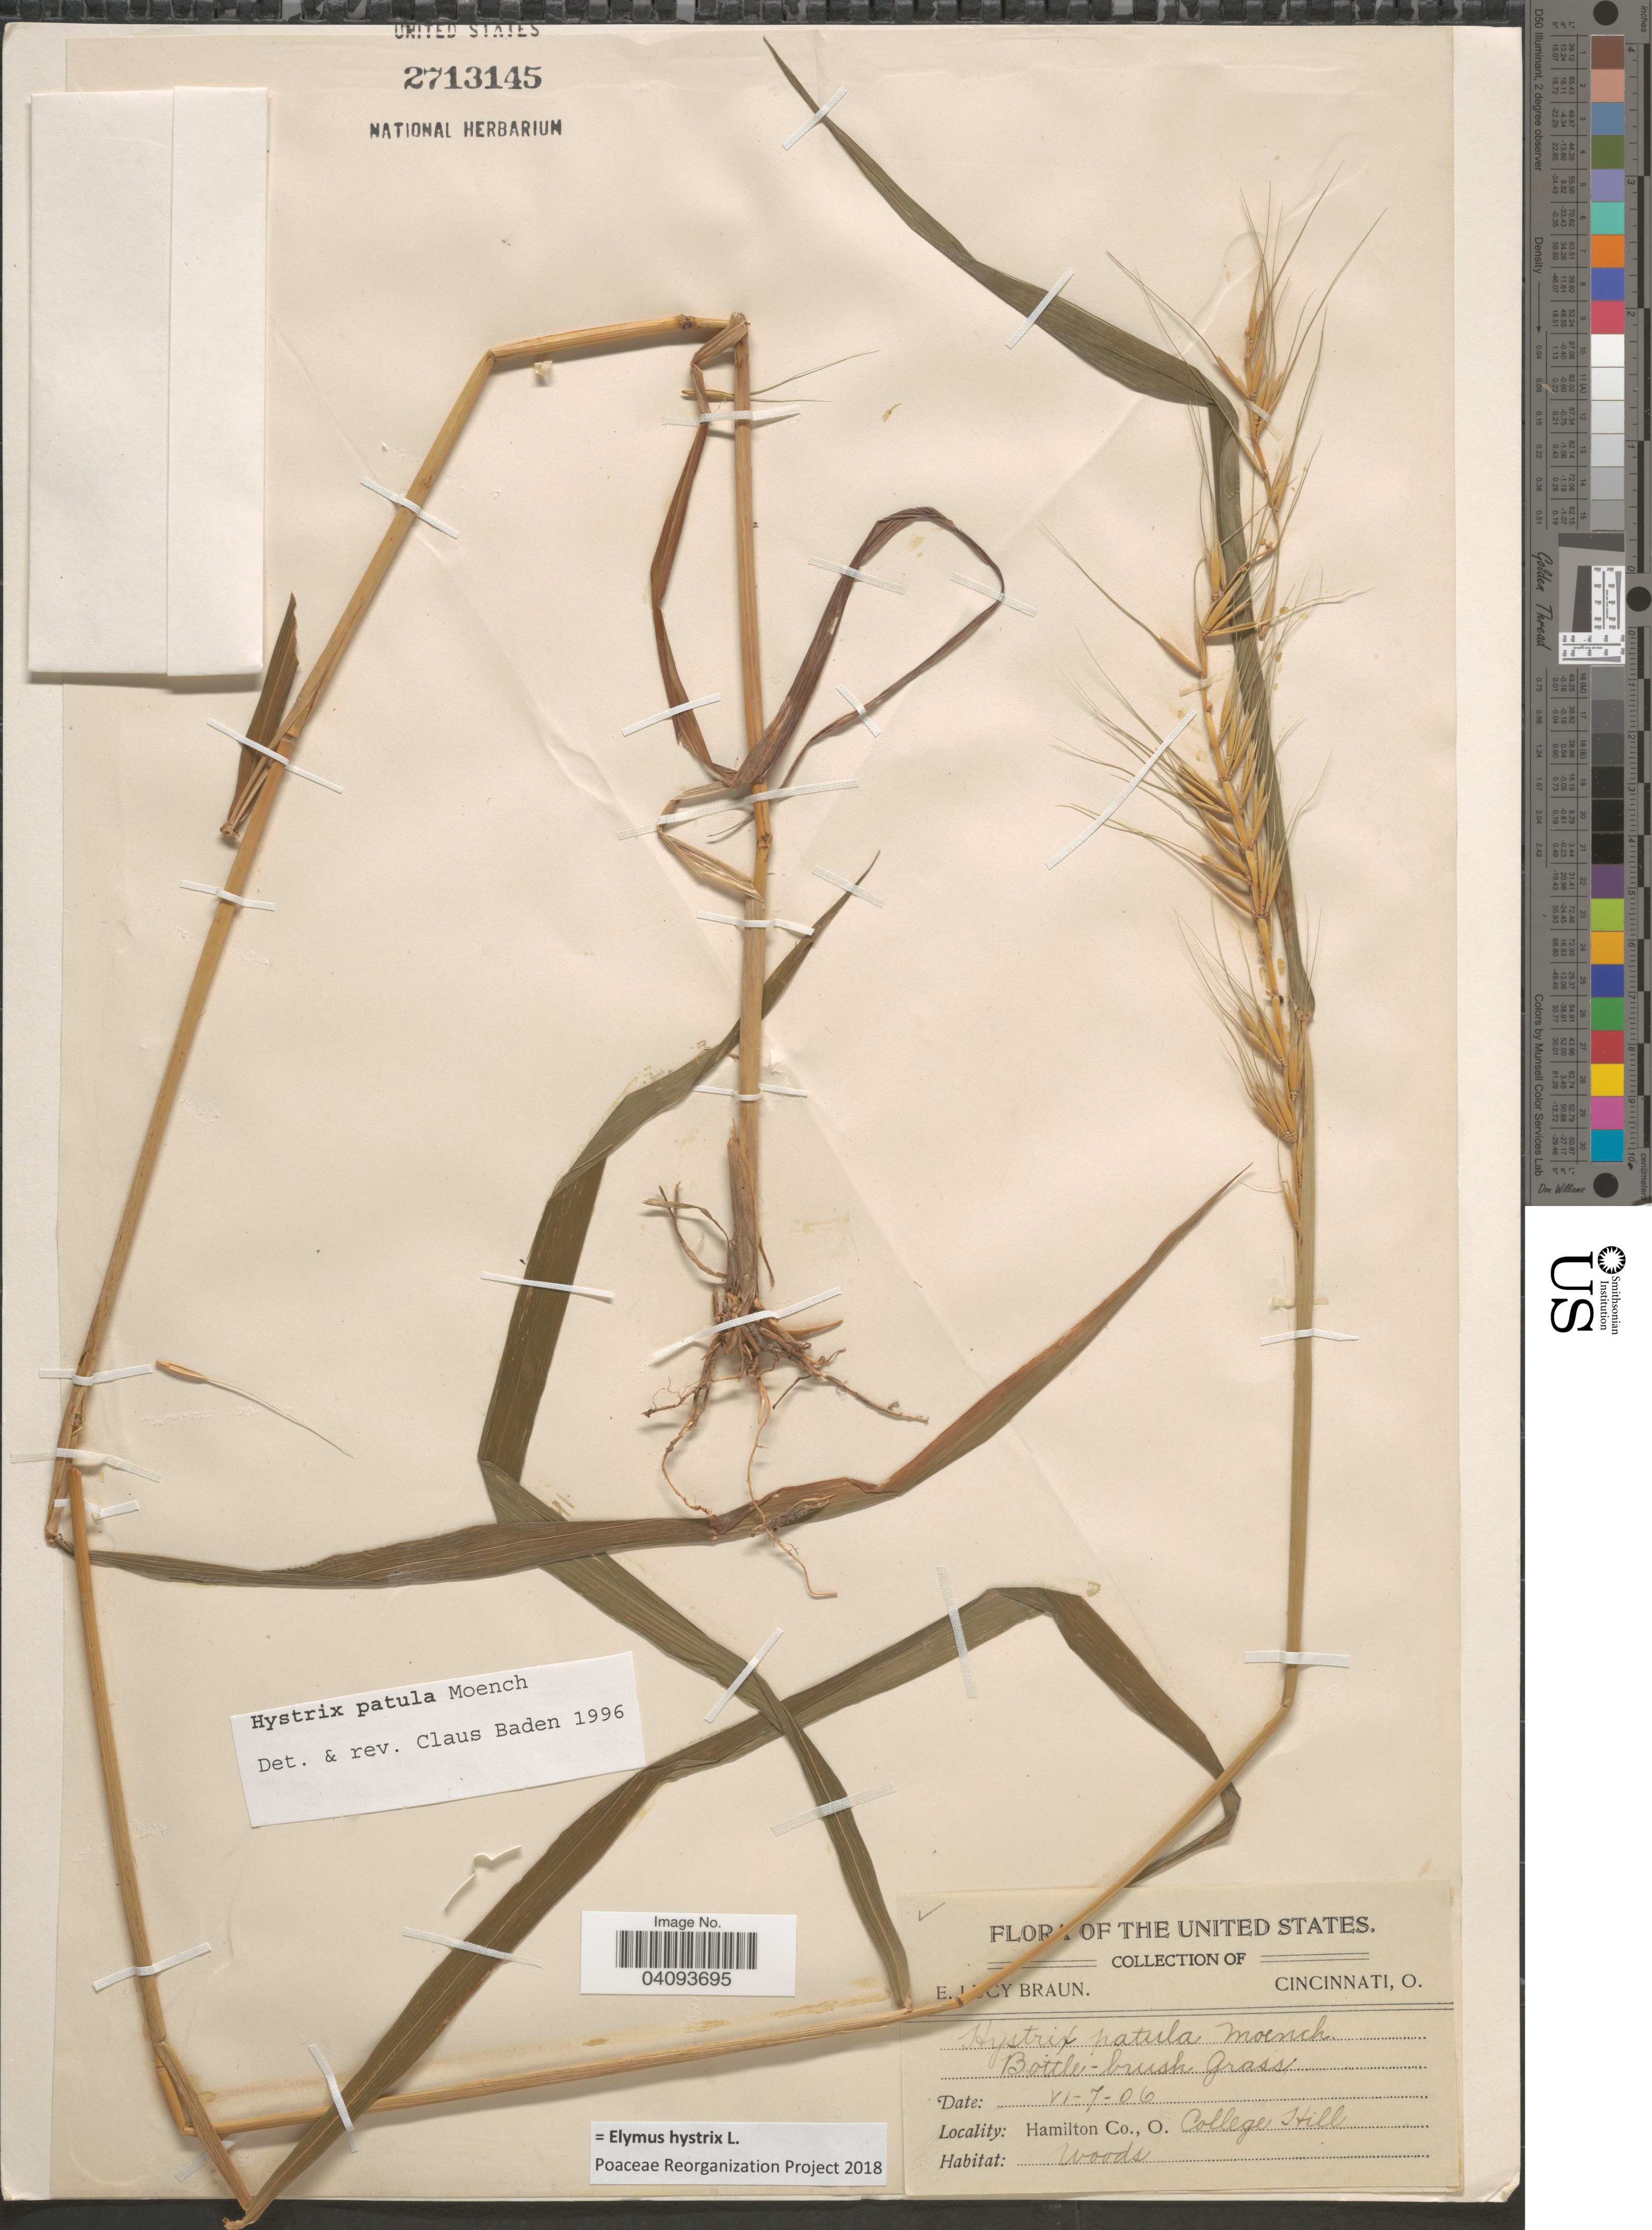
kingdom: Plantae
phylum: Tracheophyta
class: Liliopsida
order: Poales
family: Poaceae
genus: Elymus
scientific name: Elymus hystrix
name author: L.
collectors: E. L. Braun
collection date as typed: Transcribed d/m/y: 7/6/6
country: United States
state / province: Ohio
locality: Hamilton Co. College Hill.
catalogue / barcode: US 2713145